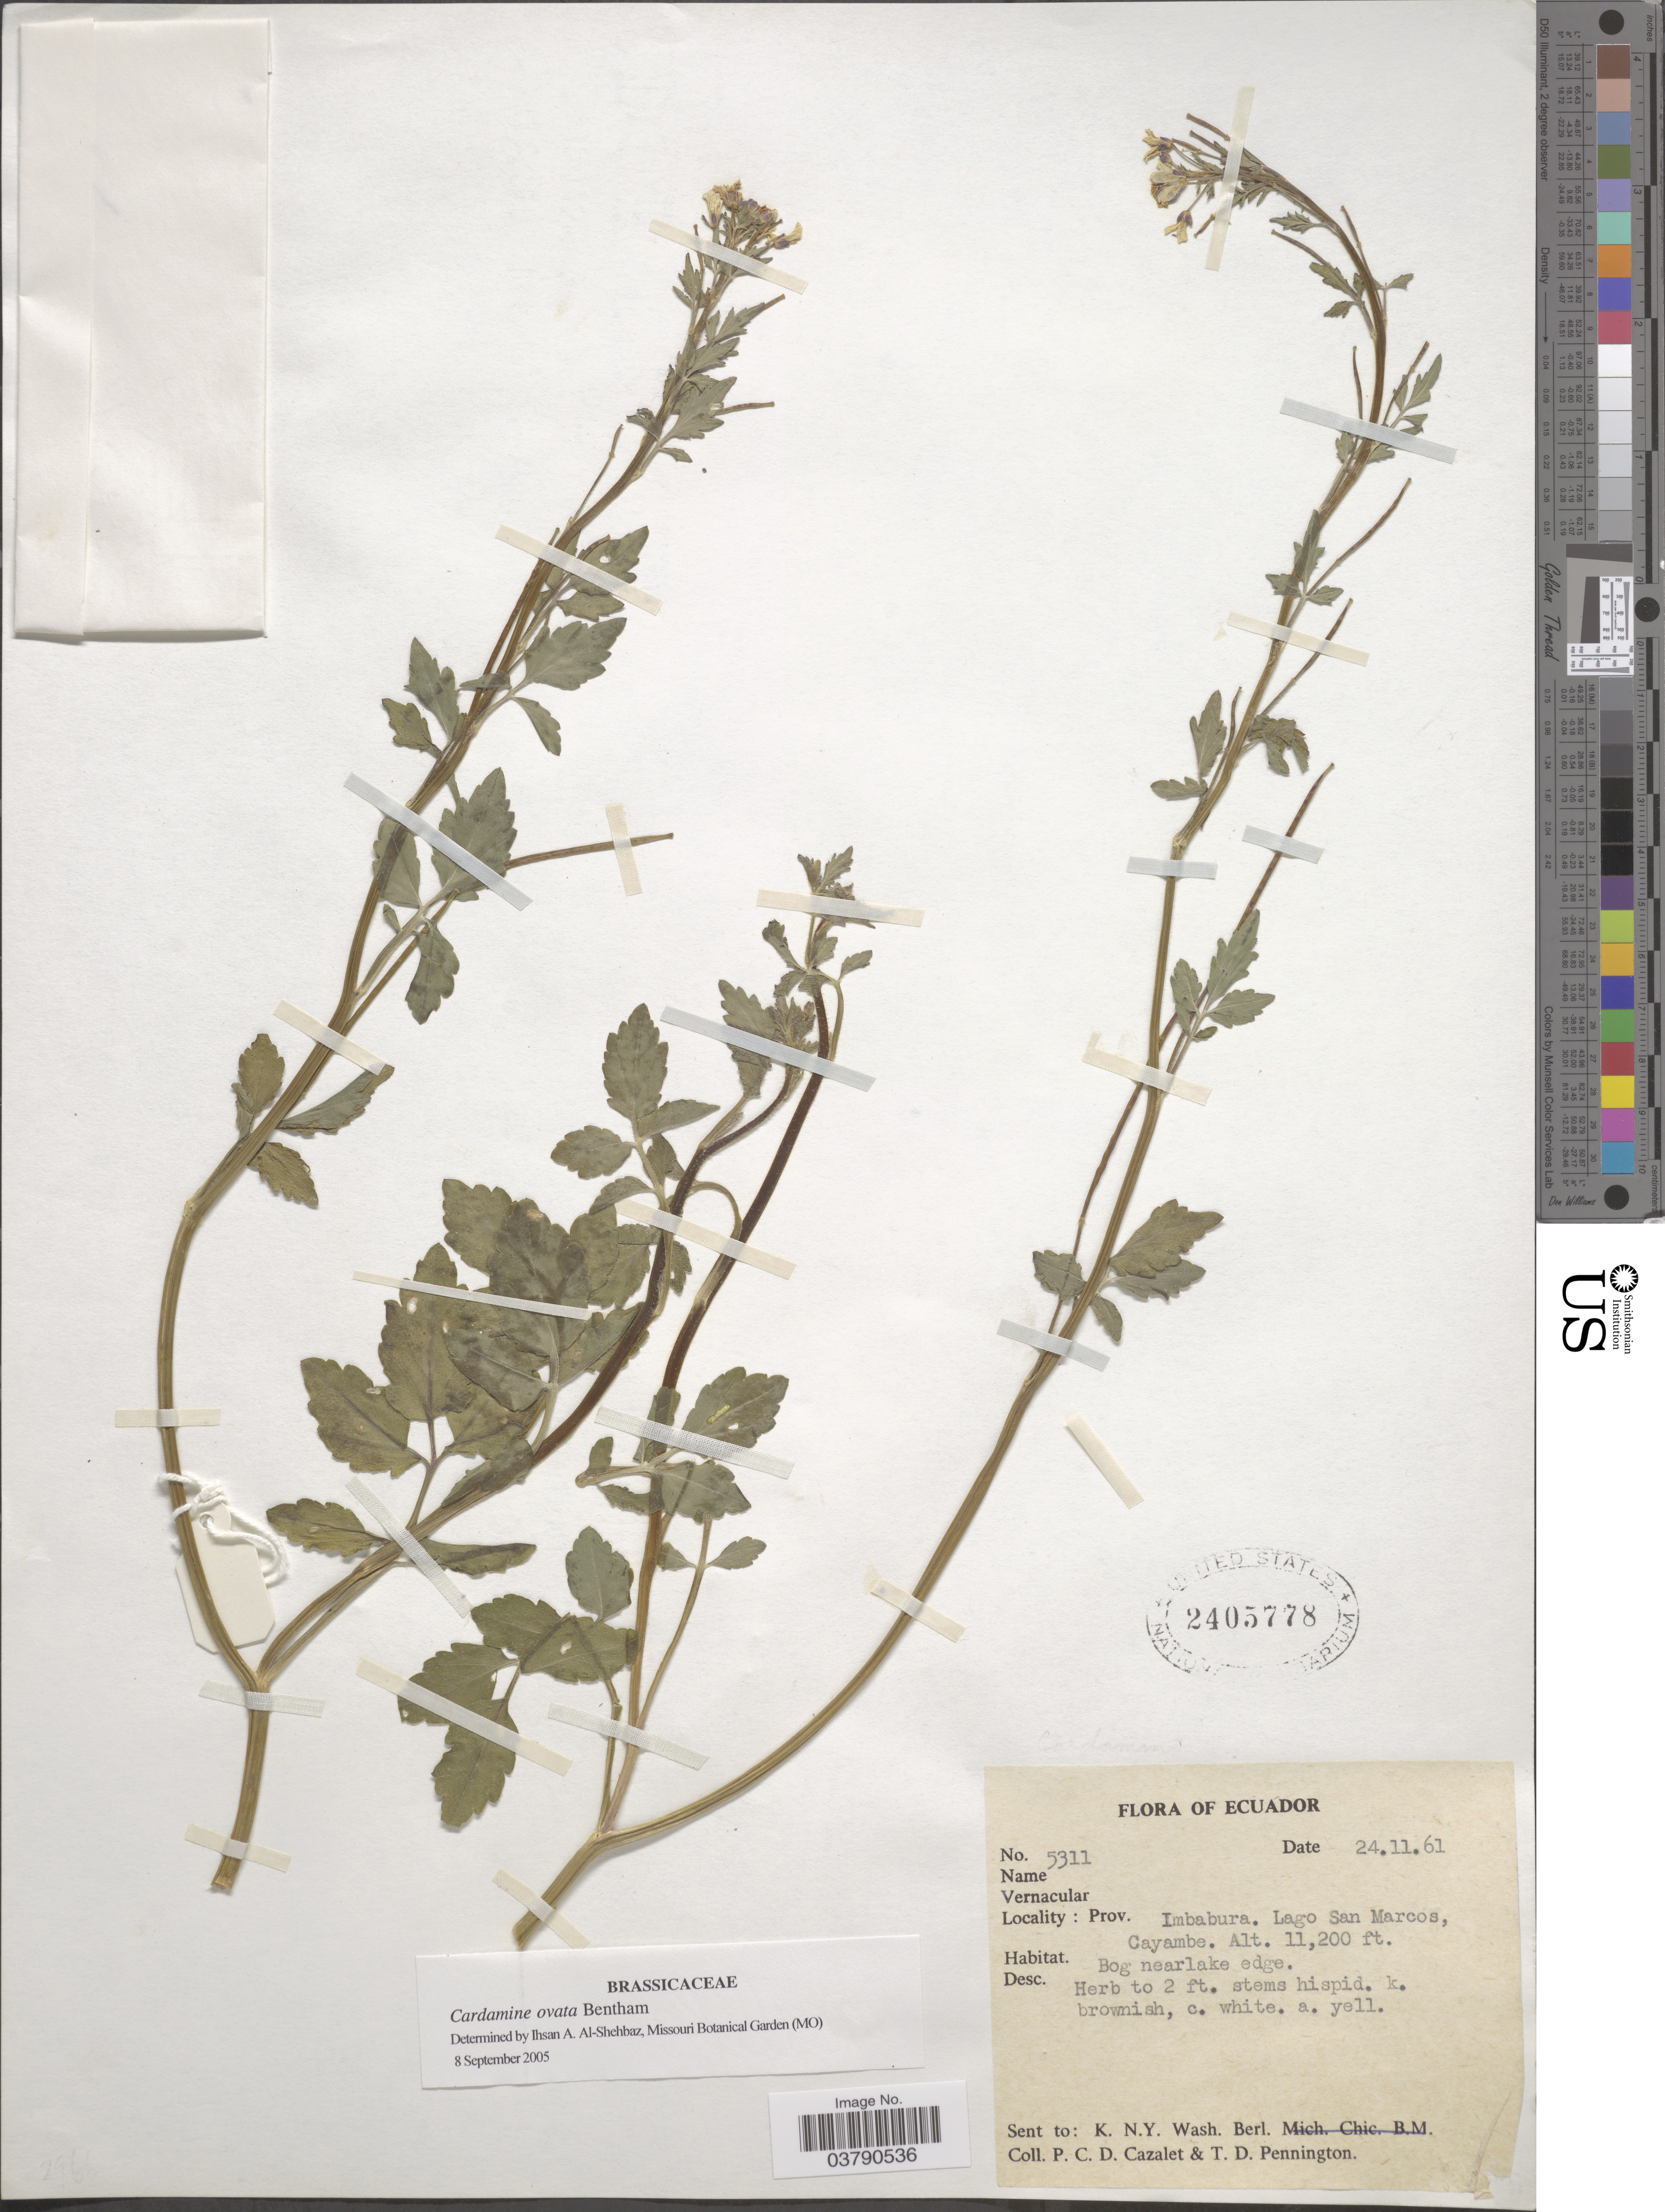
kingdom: Plantae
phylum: Tracheophyta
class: Magnoliopsida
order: Brassicales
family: Brassicaceae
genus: Cardamine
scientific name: Cardamine ovata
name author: Benth.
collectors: P. C. D. Cazalet & T. D. Pennington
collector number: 5311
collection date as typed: Transcribed d/m/y: 24/11/61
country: Ecuador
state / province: Imbabura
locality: Lago San Marcos, Cayambe; Bog nearlake edge.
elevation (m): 3414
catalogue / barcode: US 2405778